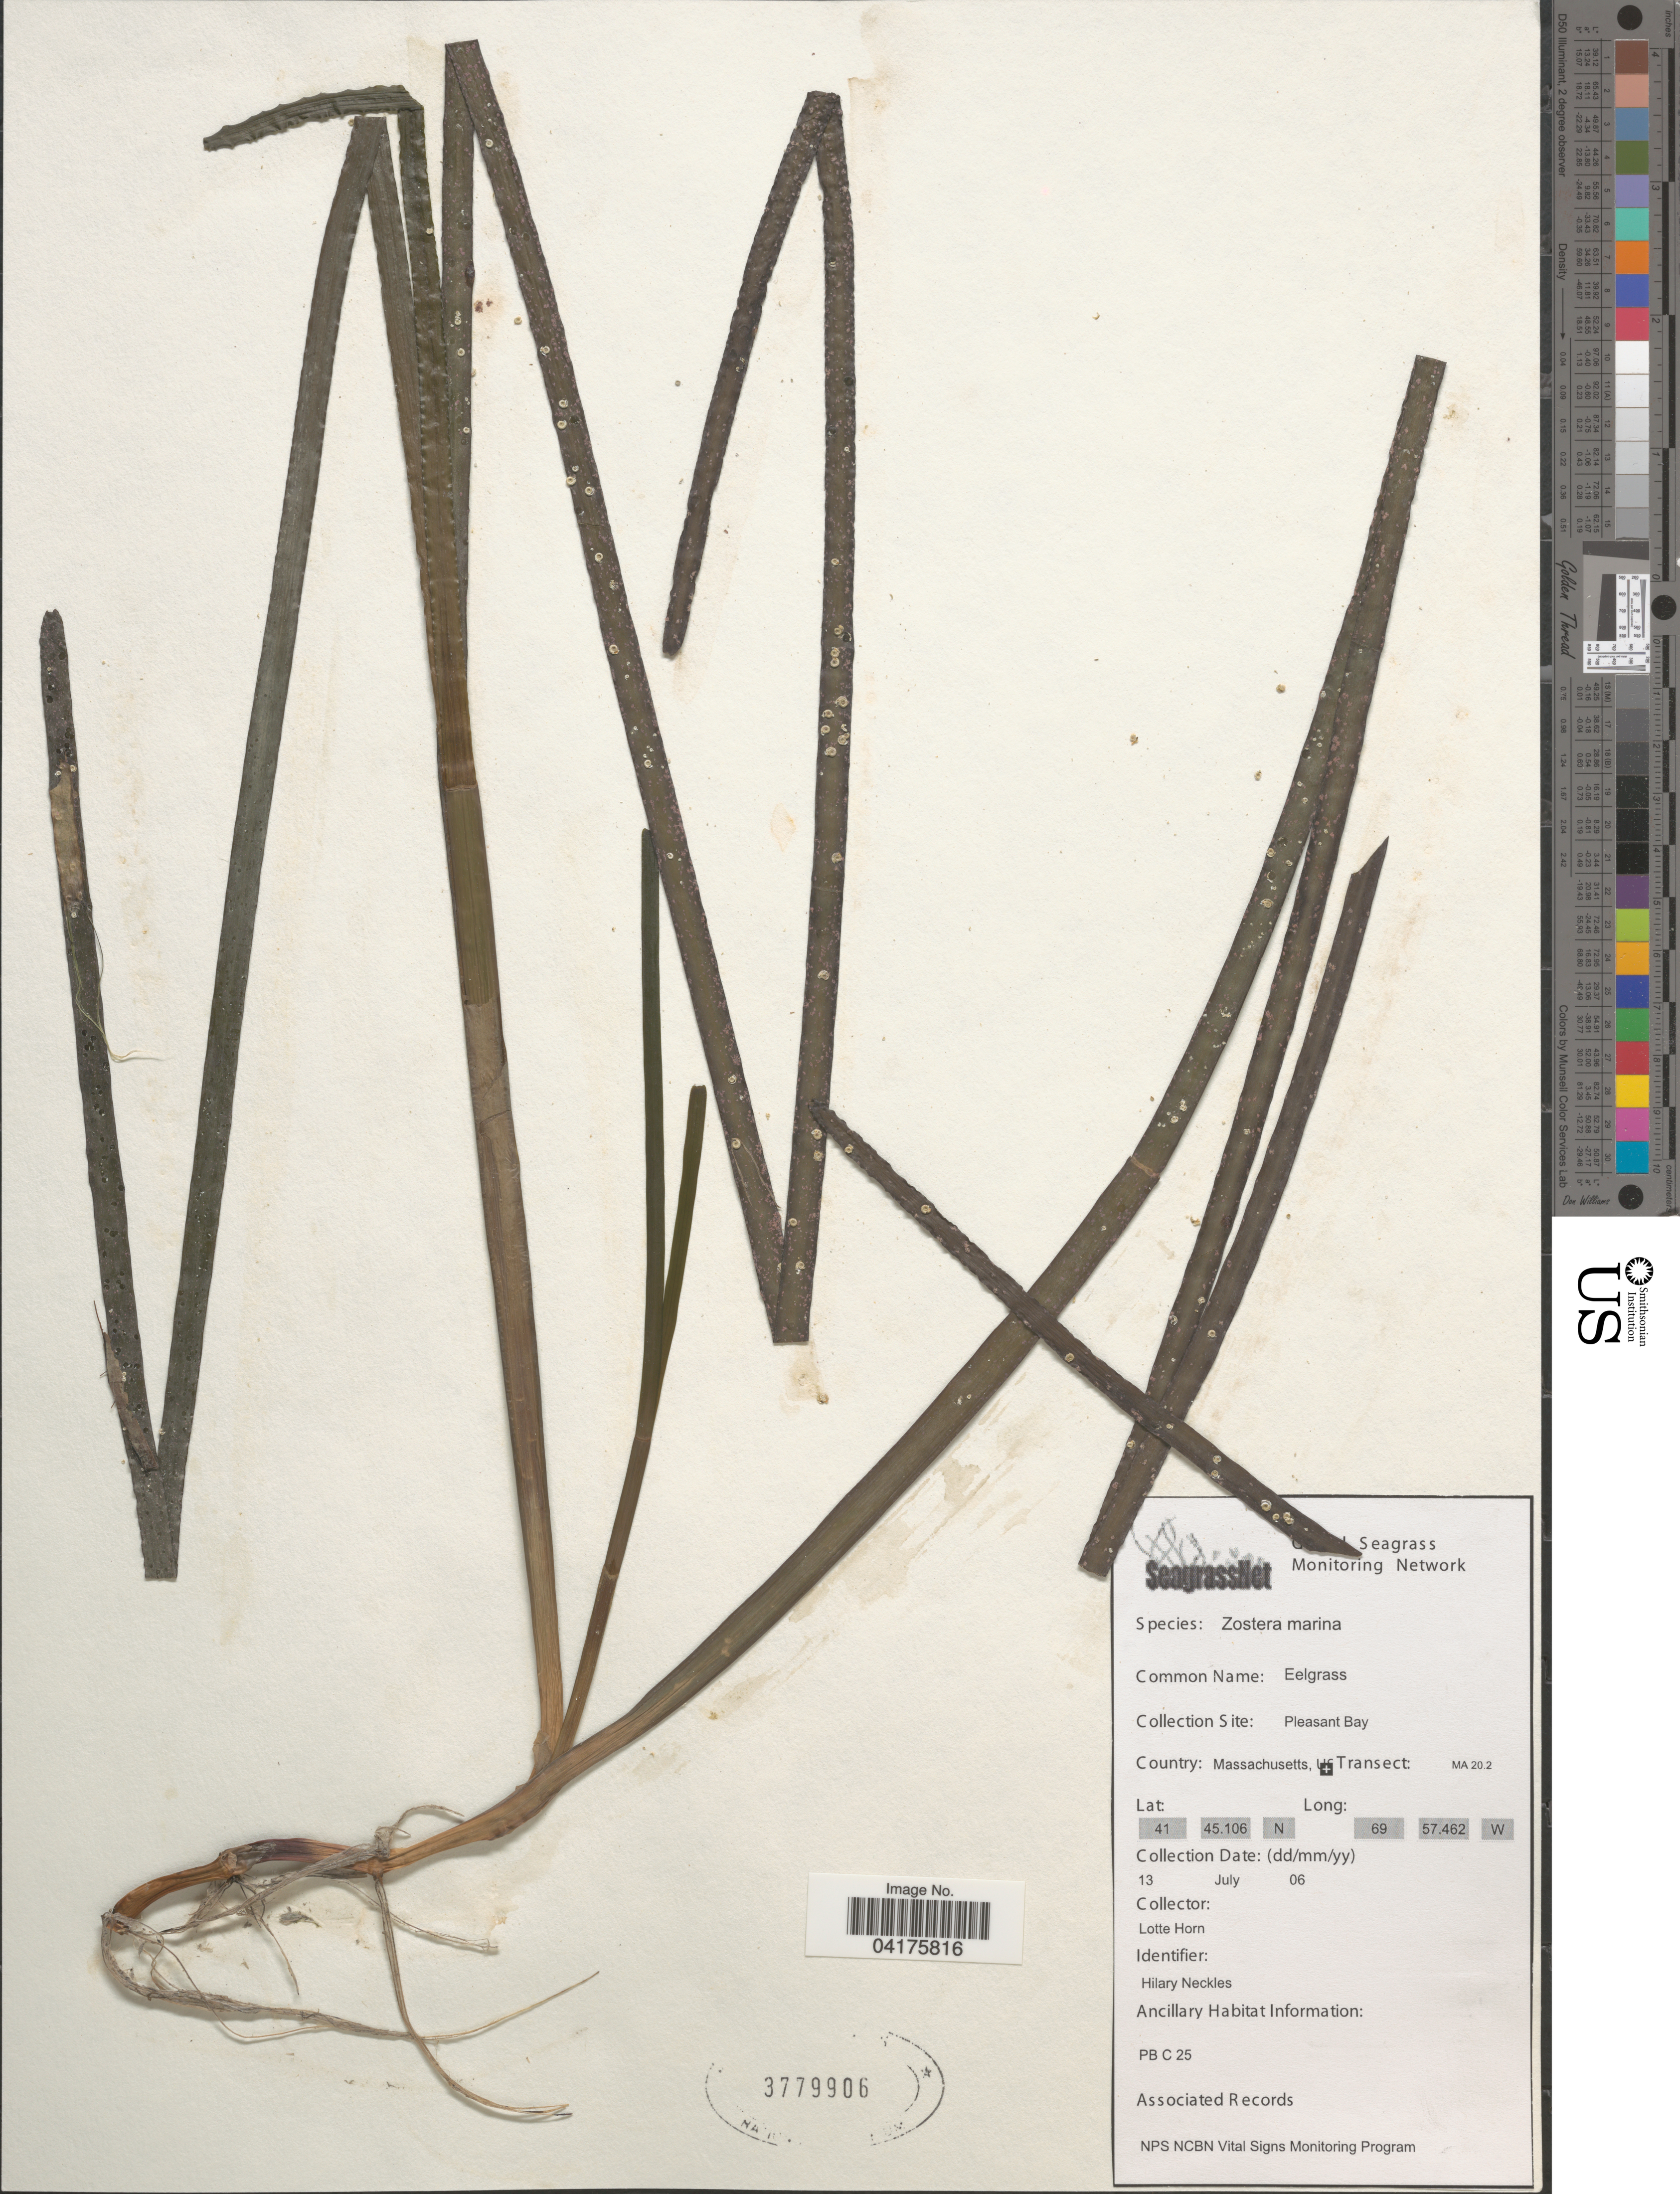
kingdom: Plantae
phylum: Tracheophyta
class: Liliopsida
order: Alismatales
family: Zosteraceae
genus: Zostera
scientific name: Zostera marina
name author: L.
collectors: L. Horn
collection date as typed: Transcribed d/m/y: 13/7/6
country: United States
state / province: Massachusetts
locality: Pleasant Bay.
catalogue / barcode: US 3779906